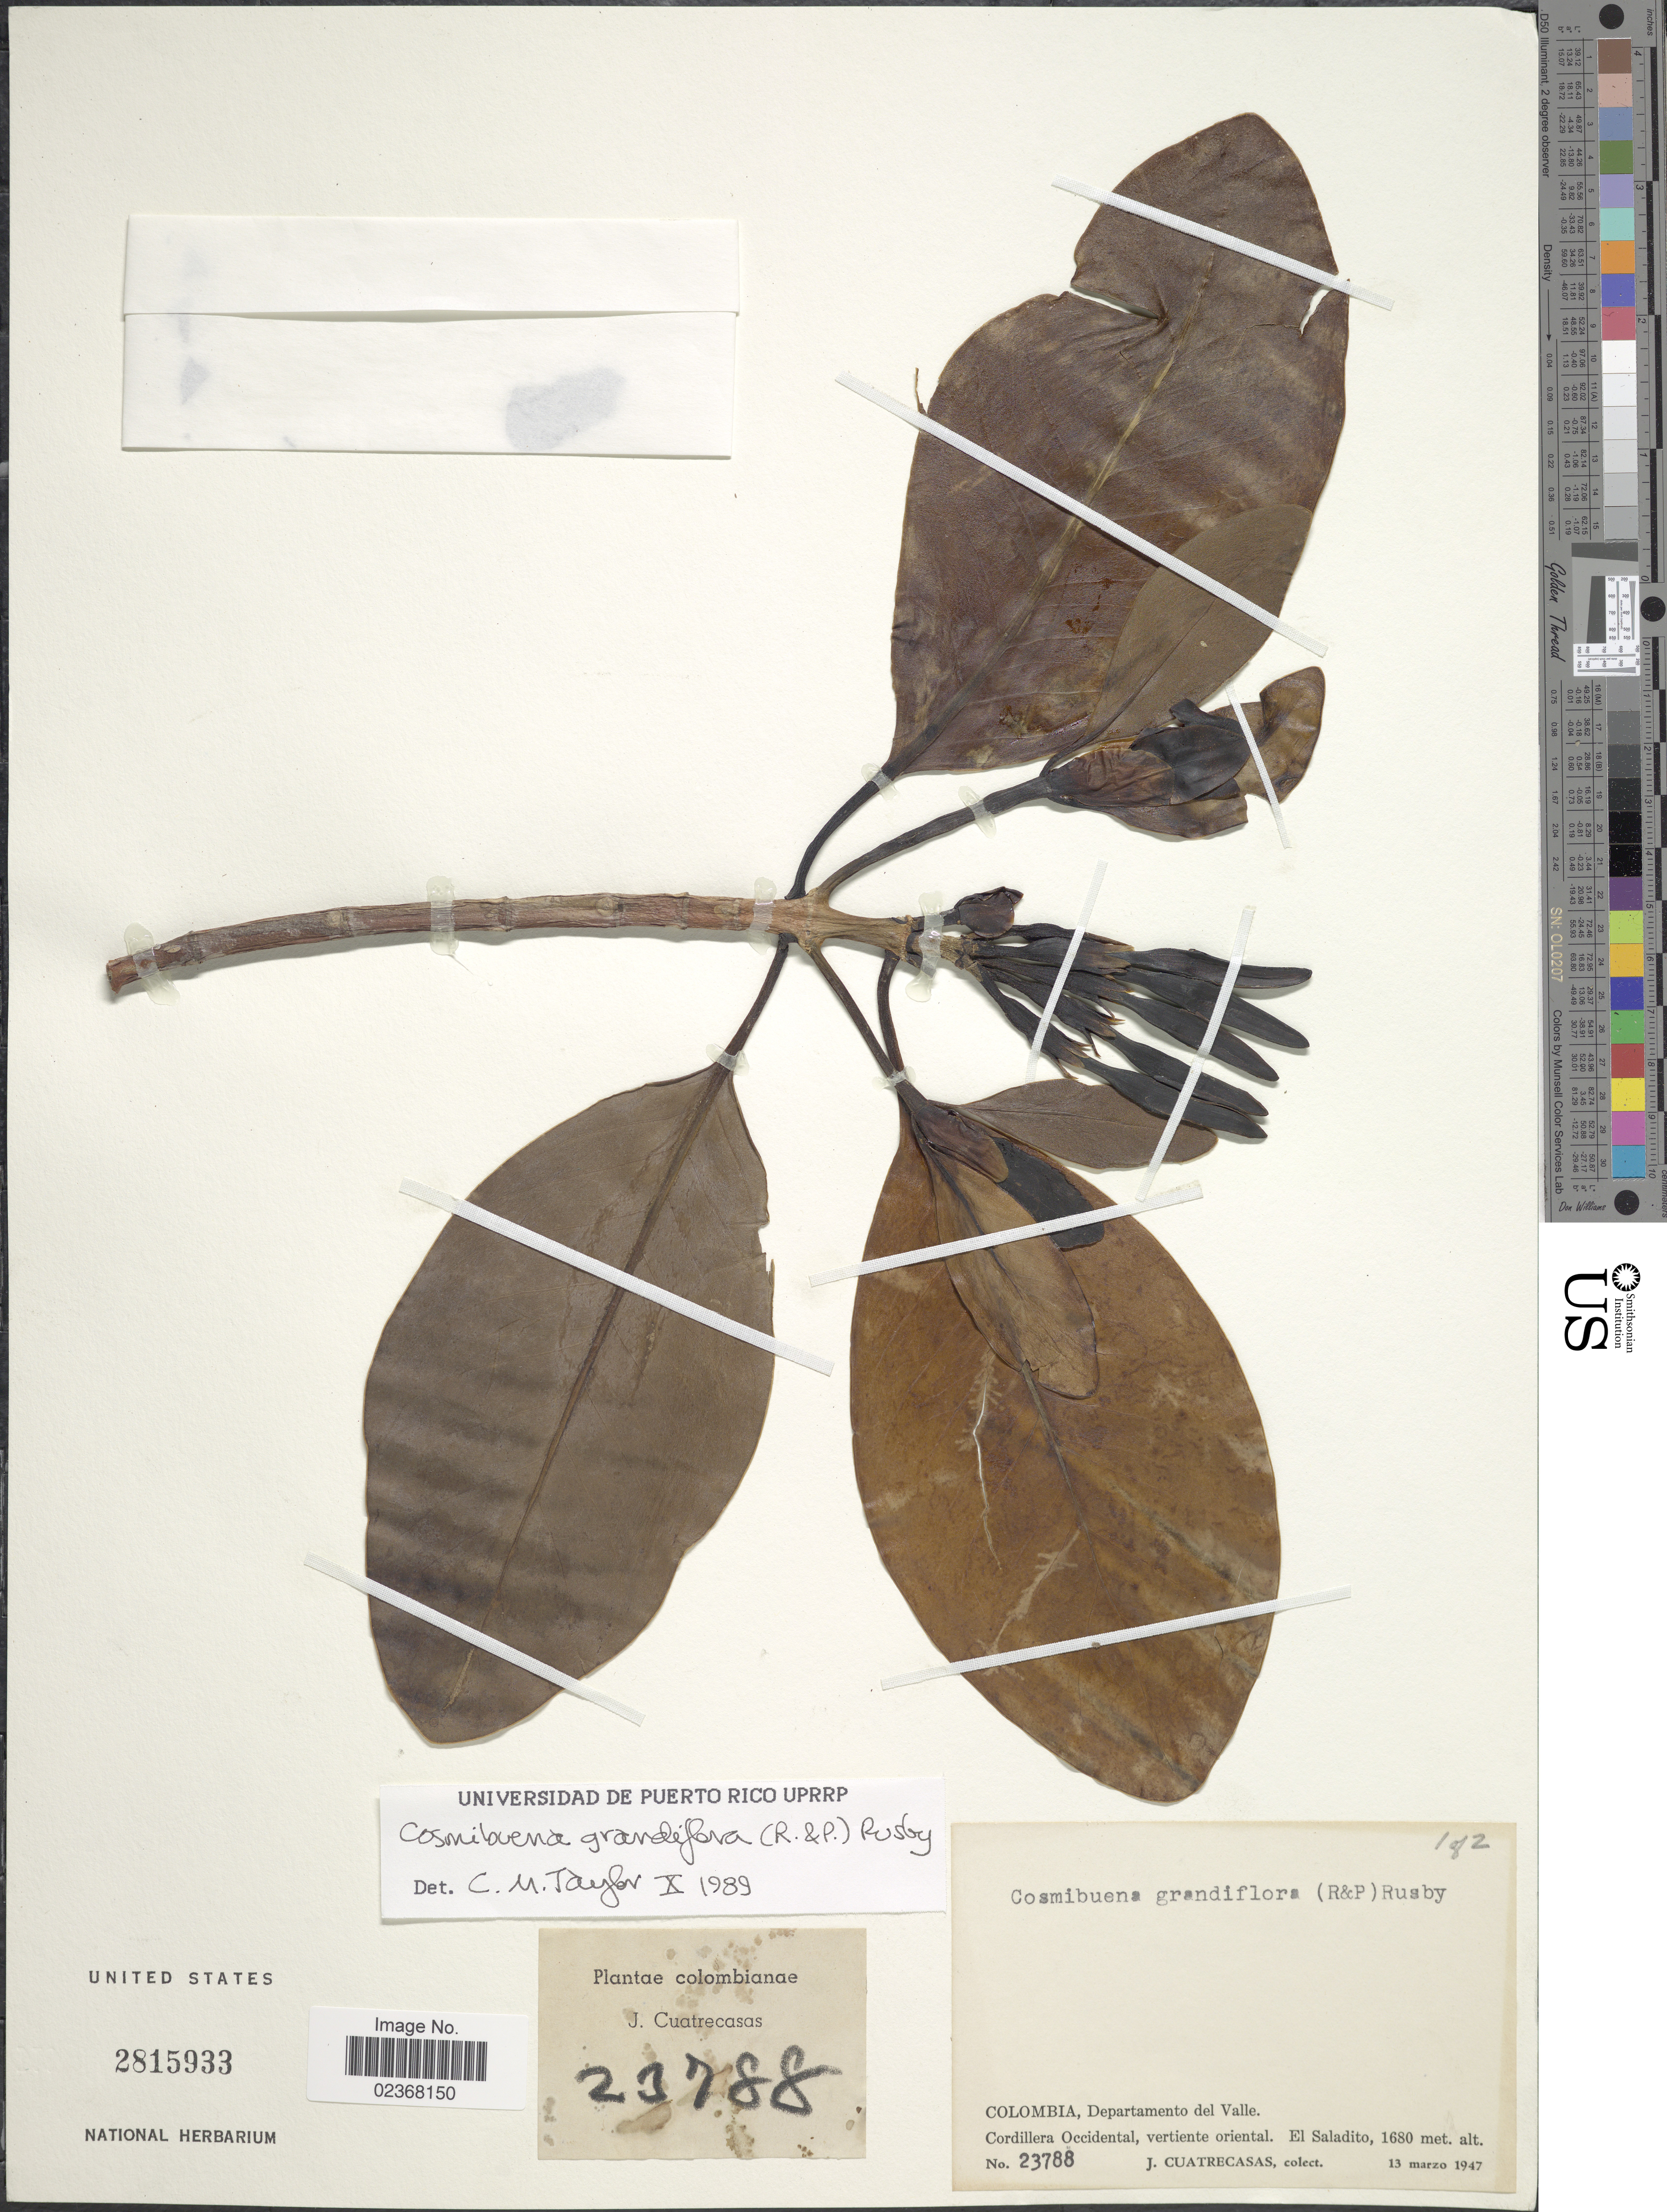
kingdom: Plantae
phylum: Tracheophyta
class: Magnoliopsida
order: Gentianales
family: Rubiaceae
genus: Cosmibuena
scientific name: Cosmibuena grandiflora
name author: (Rose & Pav.) Rusby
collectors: J. Cuatrecasas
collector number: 23788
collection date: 1947-03-13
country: Colombia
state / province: Valle del Cauca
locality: Colombia, Departamento del Valle, Cordillera Occidental oriental, El Saladito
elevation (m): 1680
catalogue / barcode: US 2815933